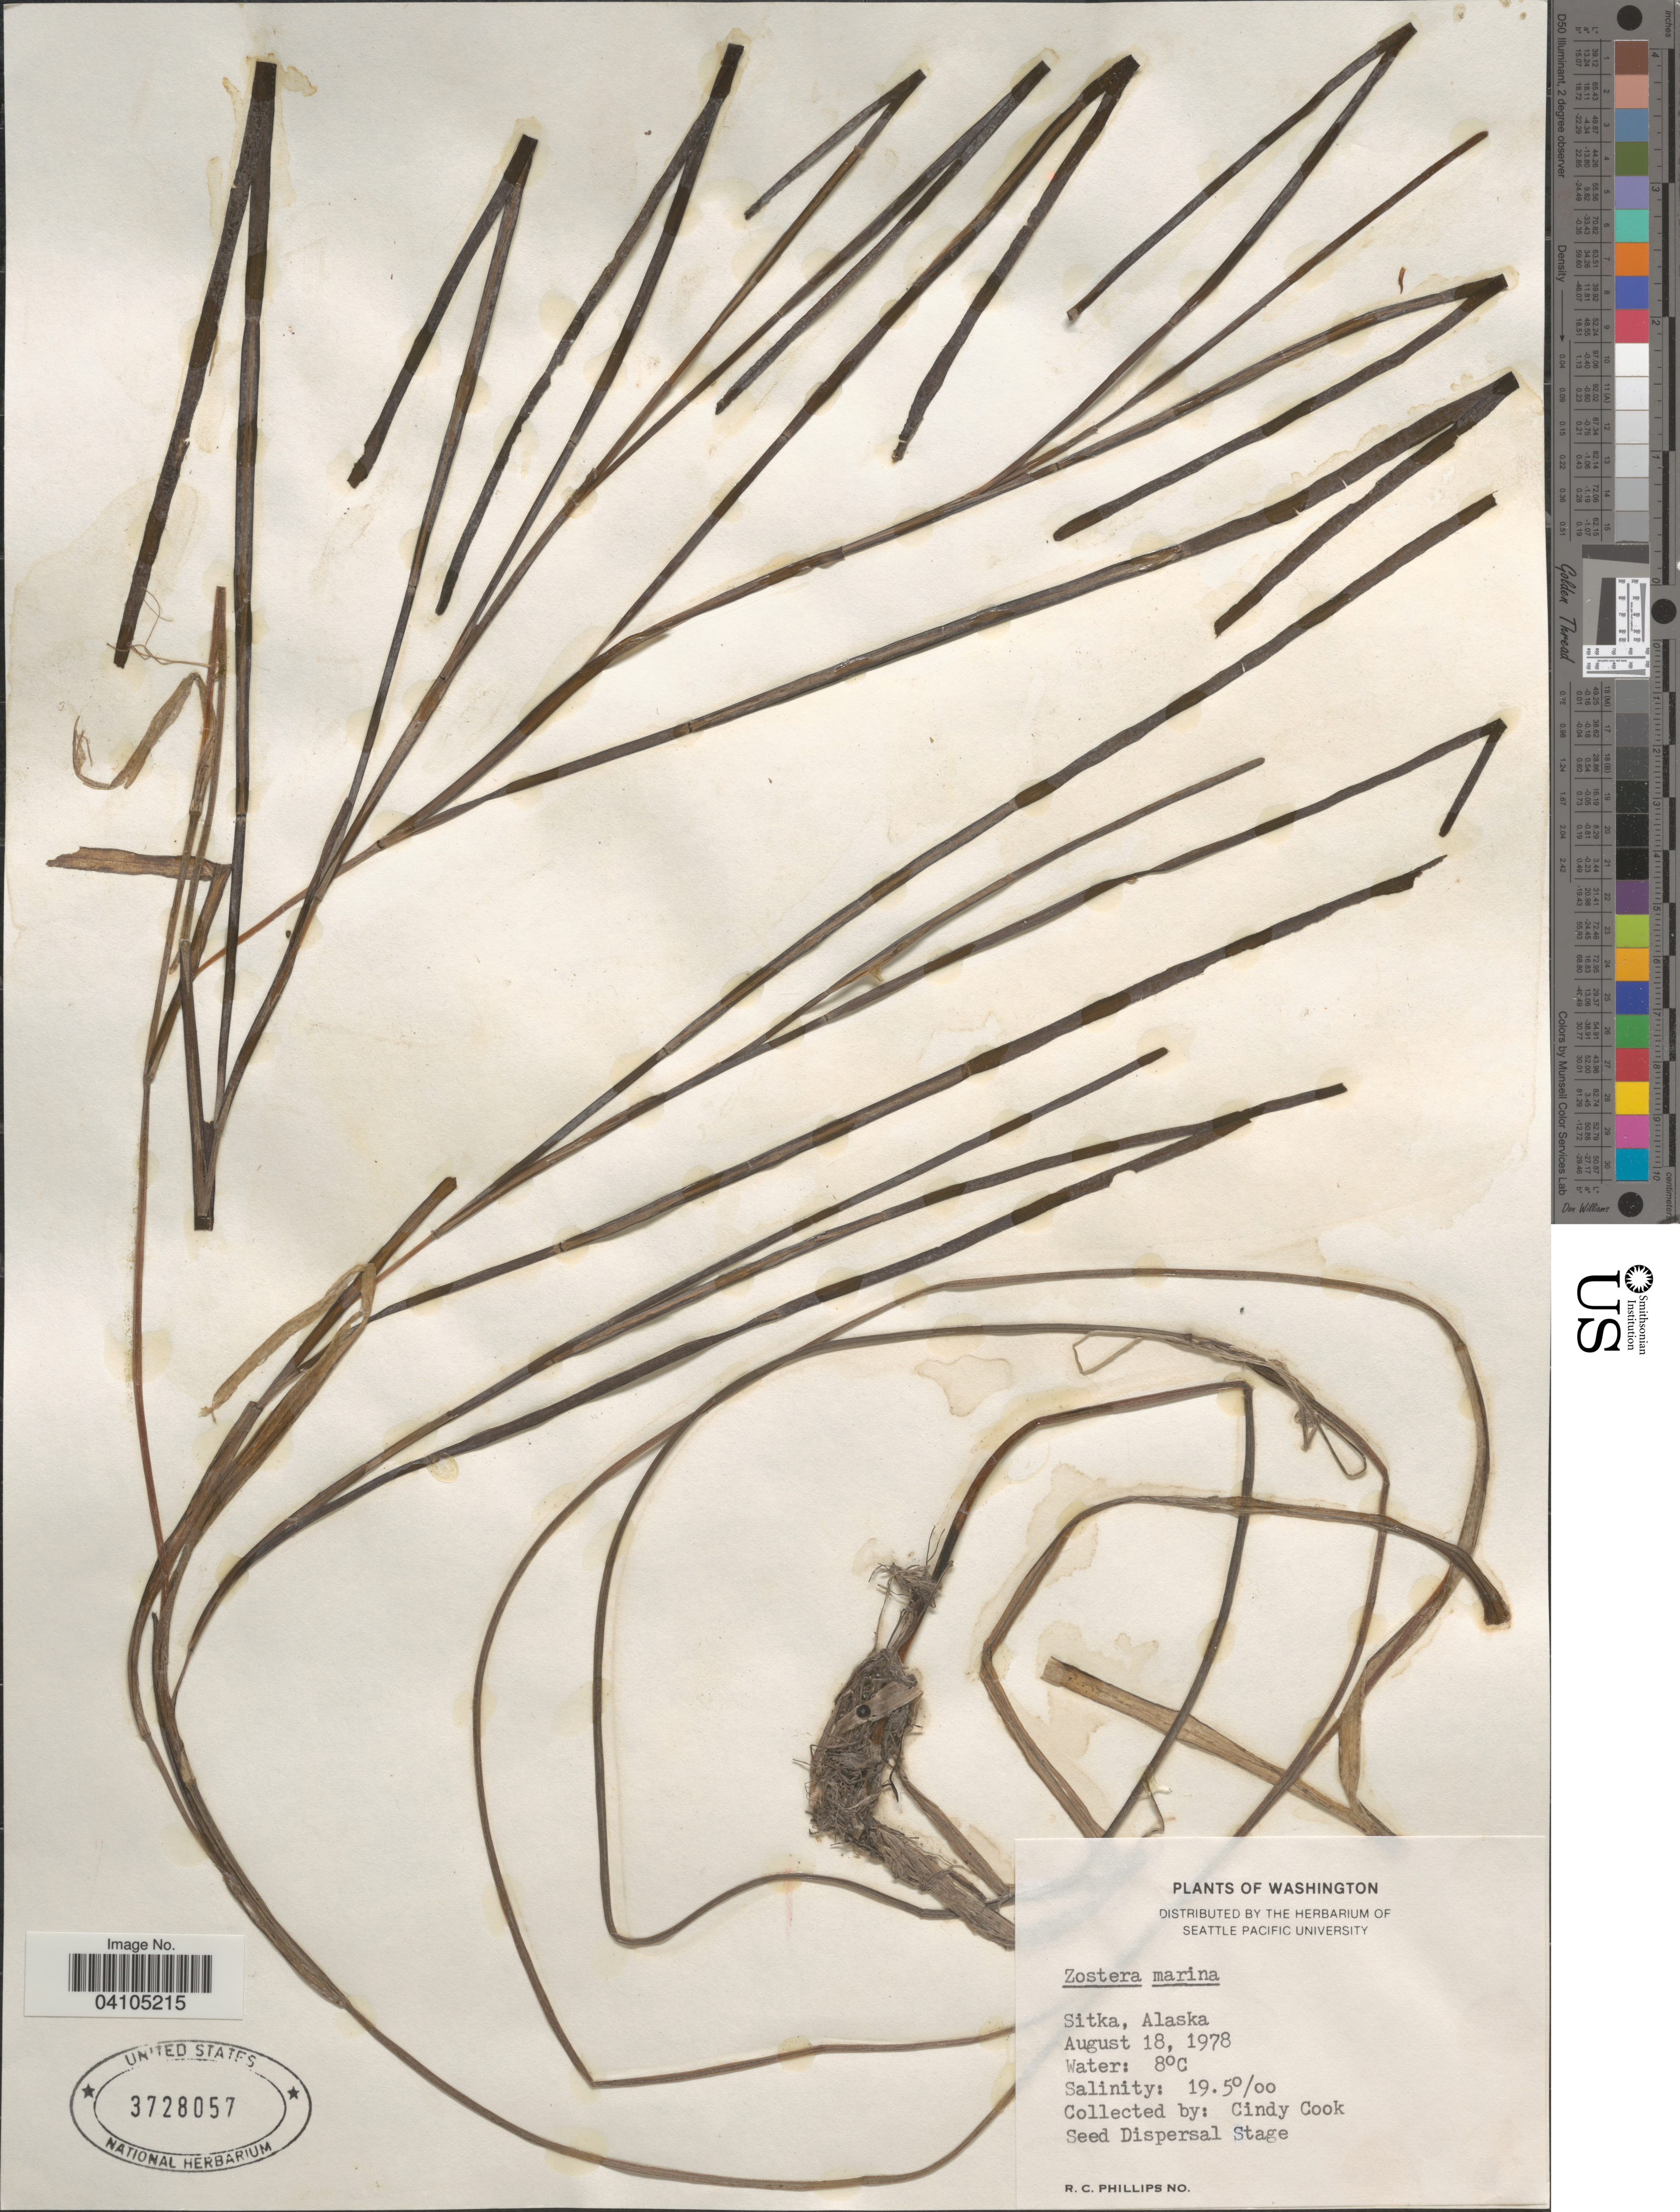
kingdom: Plantae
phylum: Tracheophyta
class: Liliopsida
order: Alismatales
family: Zosteraceae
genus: Zostera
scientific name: Zostera marina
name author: L.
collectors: C. D. K. Cook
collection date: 1978-08-18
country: United States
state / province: Alaska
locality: Sitka.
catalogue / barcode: US 3728057